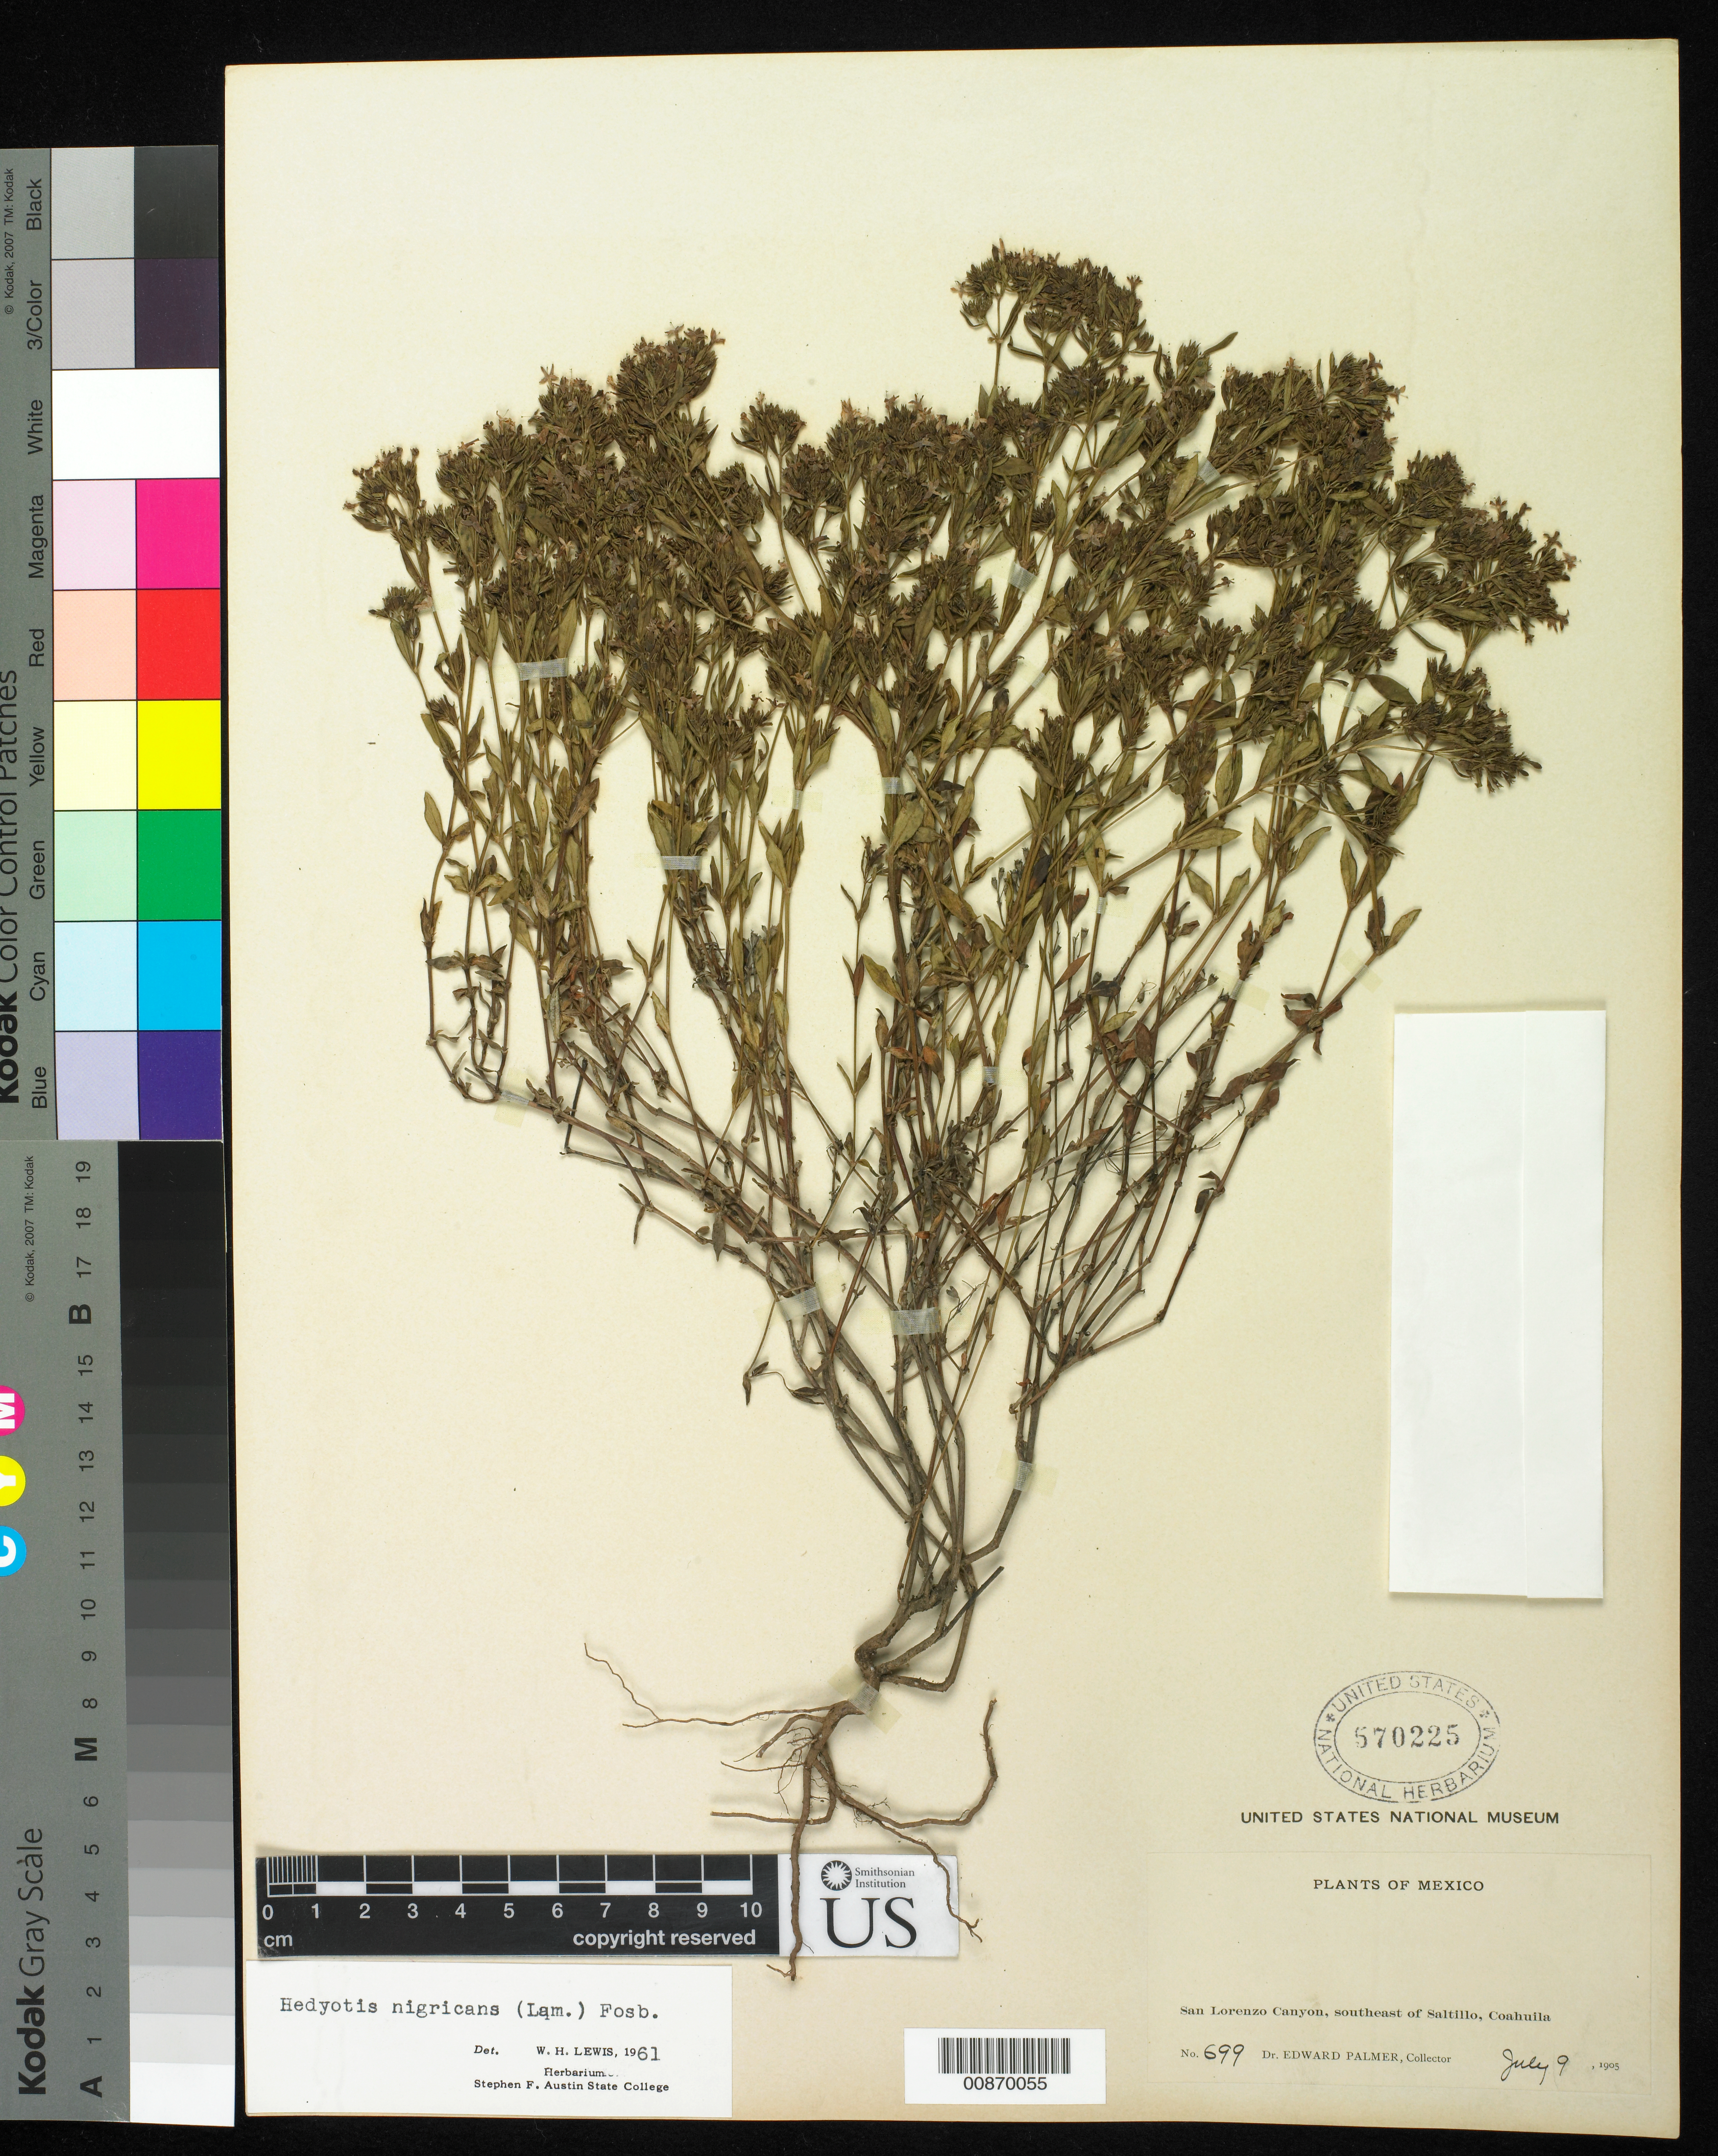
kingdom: Plantae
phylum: Tracheophyta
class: Magnoliopsida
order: Gentianales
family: Rubiaceae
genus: Hedyotis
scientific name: Hedyotis nigricans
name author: (Lam.) Fosberg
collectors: E. Palmer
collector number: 699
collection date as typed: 09 Jul 1905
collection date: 1905-07-09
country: Mexico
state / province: Coahuila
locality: San Lorenzo Canyon, southeast of Saltillo, Coahuila.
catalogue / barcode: US 570225